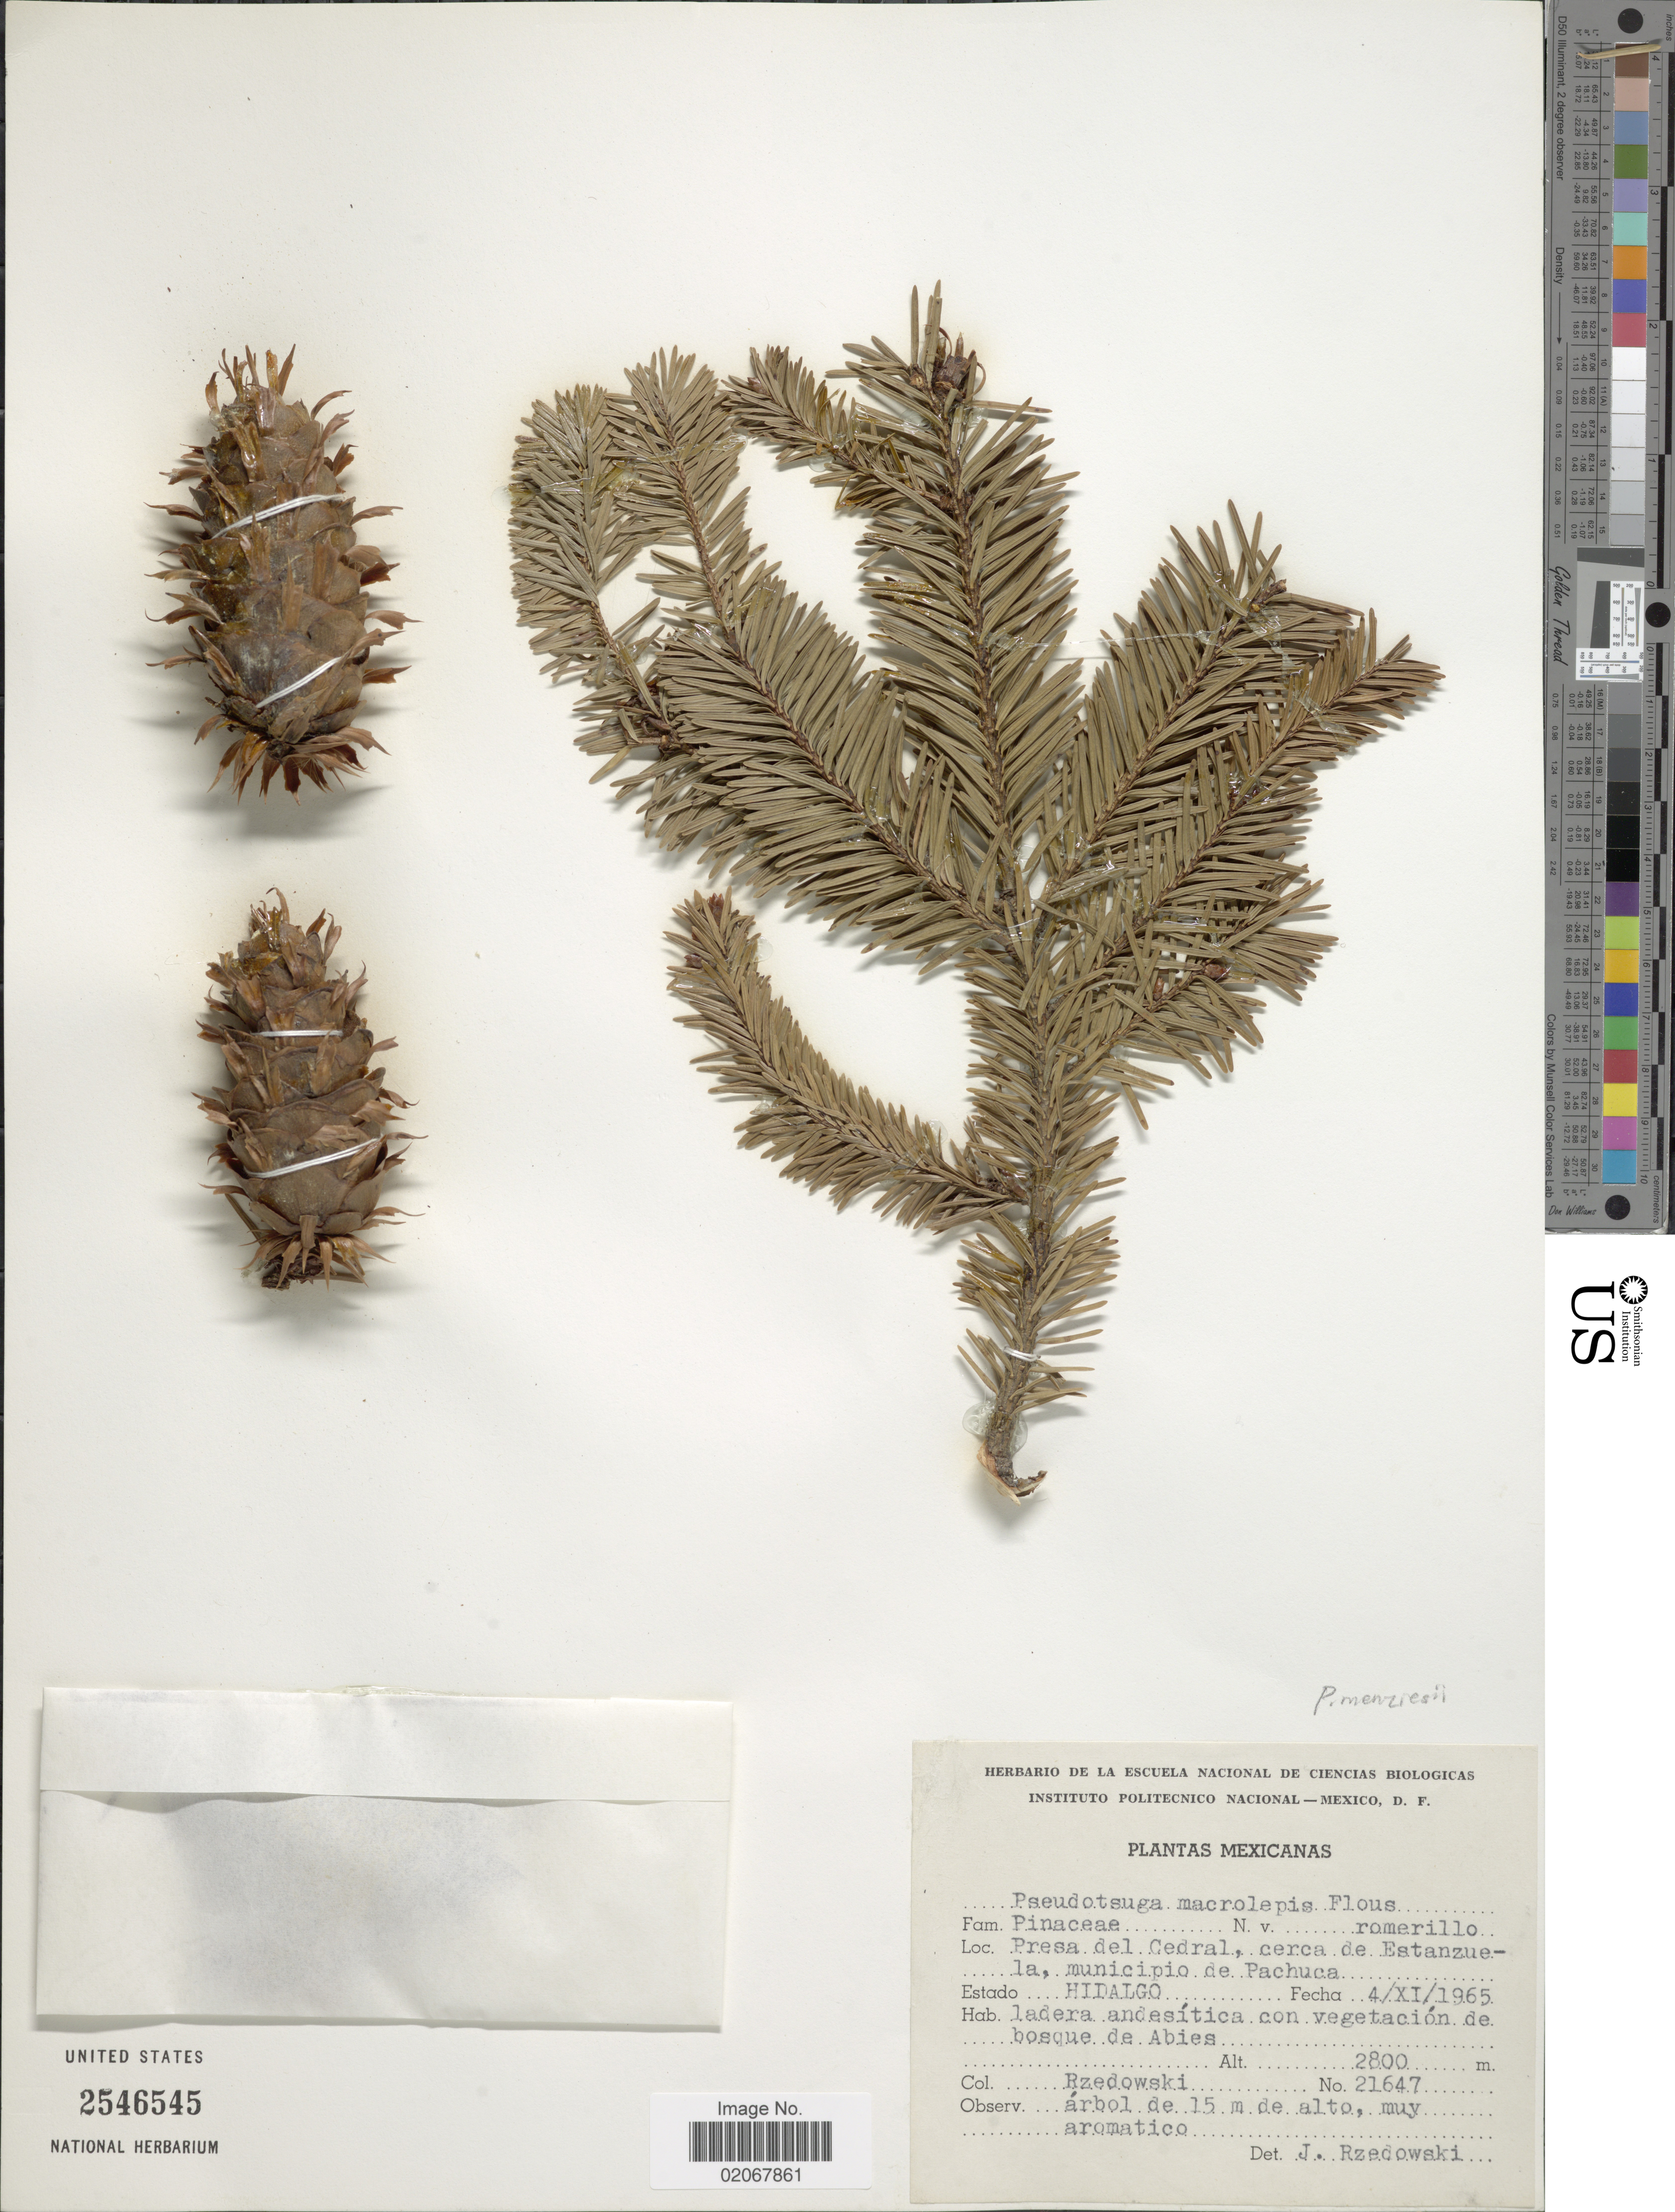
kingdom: Plantae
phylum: Tracheophyta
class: Pinopsida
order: Pinales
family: Pinaceae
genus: Pseudotsuga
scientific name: Pseudotsuga menziesii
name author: (Mirb.) Franco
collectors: Rzedowski, --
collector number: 21647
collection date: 1965-09-04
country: Mexico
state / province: Hidalgo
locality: Presa del Cedral, cerca de Estanzuela, Municipio de Pachuca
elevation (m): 2800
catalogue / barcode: US 2546545